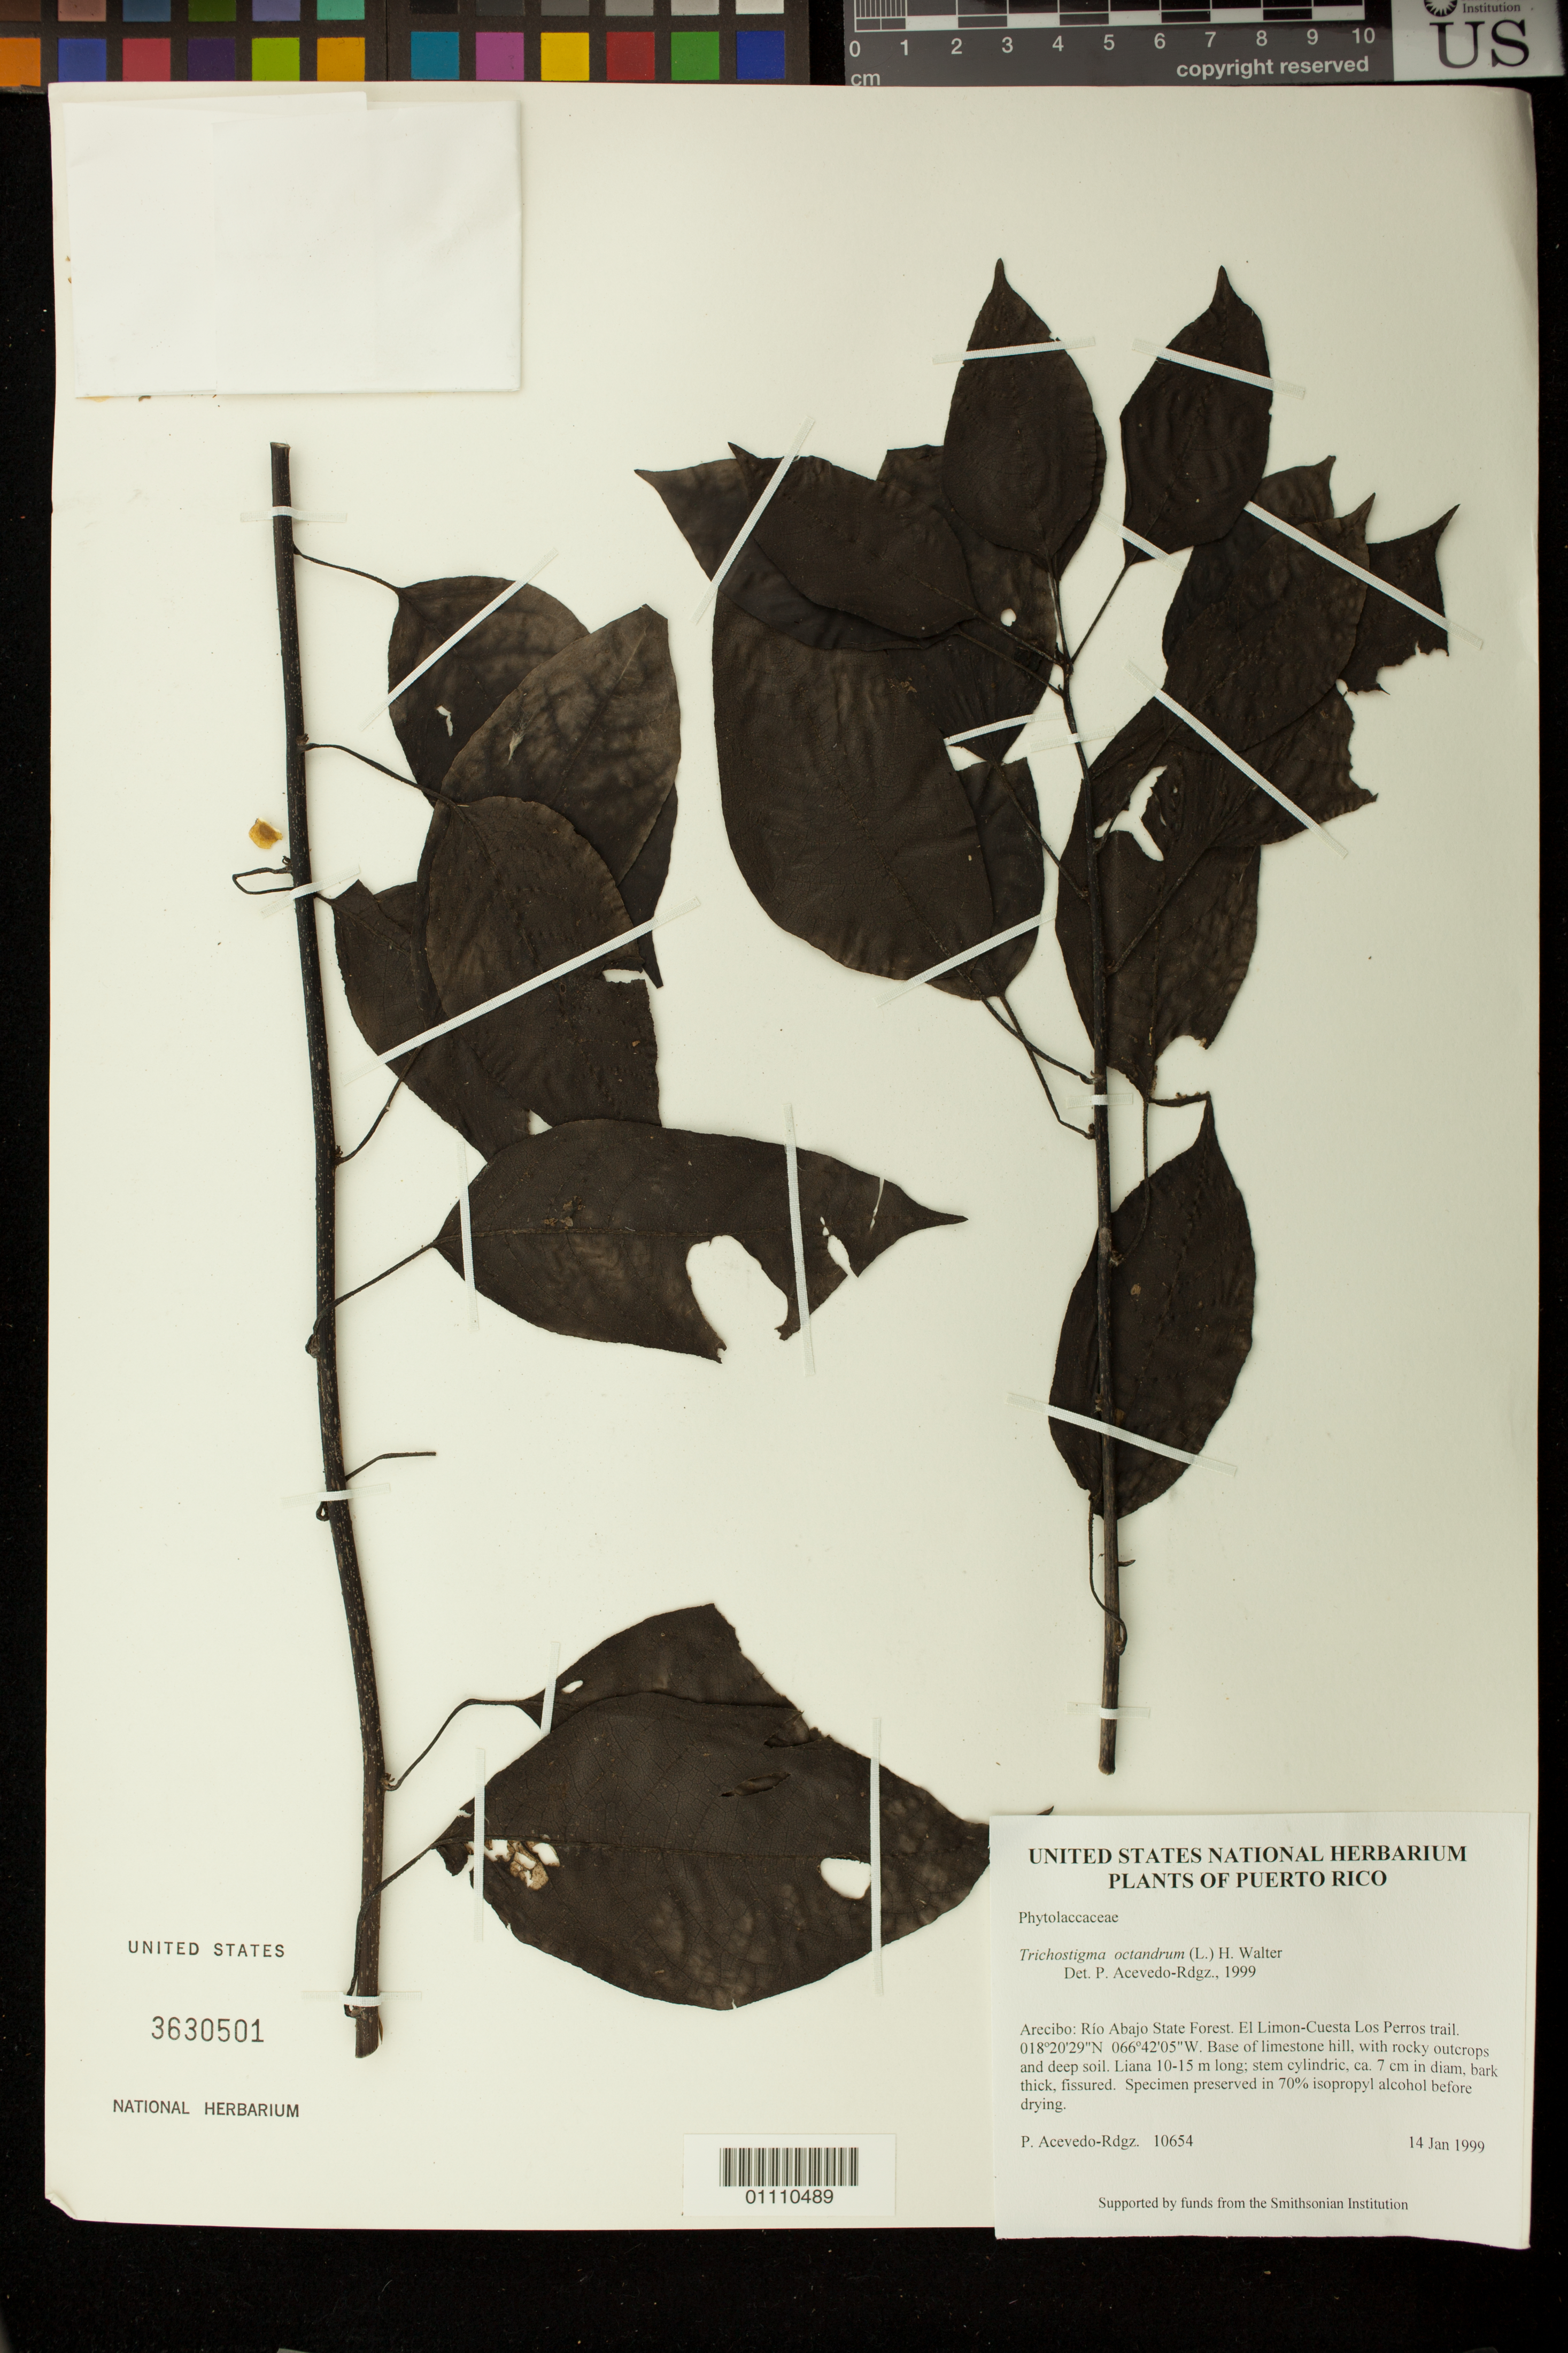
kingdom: Plantae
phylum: Tracheophyta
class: Magnoliopsida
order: Caryophyllales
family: Phytolaccaceae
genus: Trichostigma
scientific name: Trichostigma octandrum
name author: (L.) H. Walter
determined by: Acevedo-Rodríguez, P., (BOT), Smithsonian Institution - National Museum of Natural History (UNITED STATES)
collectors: P. Acevedo-Rodr.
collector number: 10654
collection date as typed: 14 Jan 1999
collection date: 1999-01-14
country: Puerto Rico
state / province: Arecibo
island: Puerto Rico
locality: Arecibo: Río Abajo State Forest. El Limon-Cuesta Los Perros trail.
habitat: Base of limestone hill, with rocky outcrops and deep soil.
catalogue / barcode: US 3630501